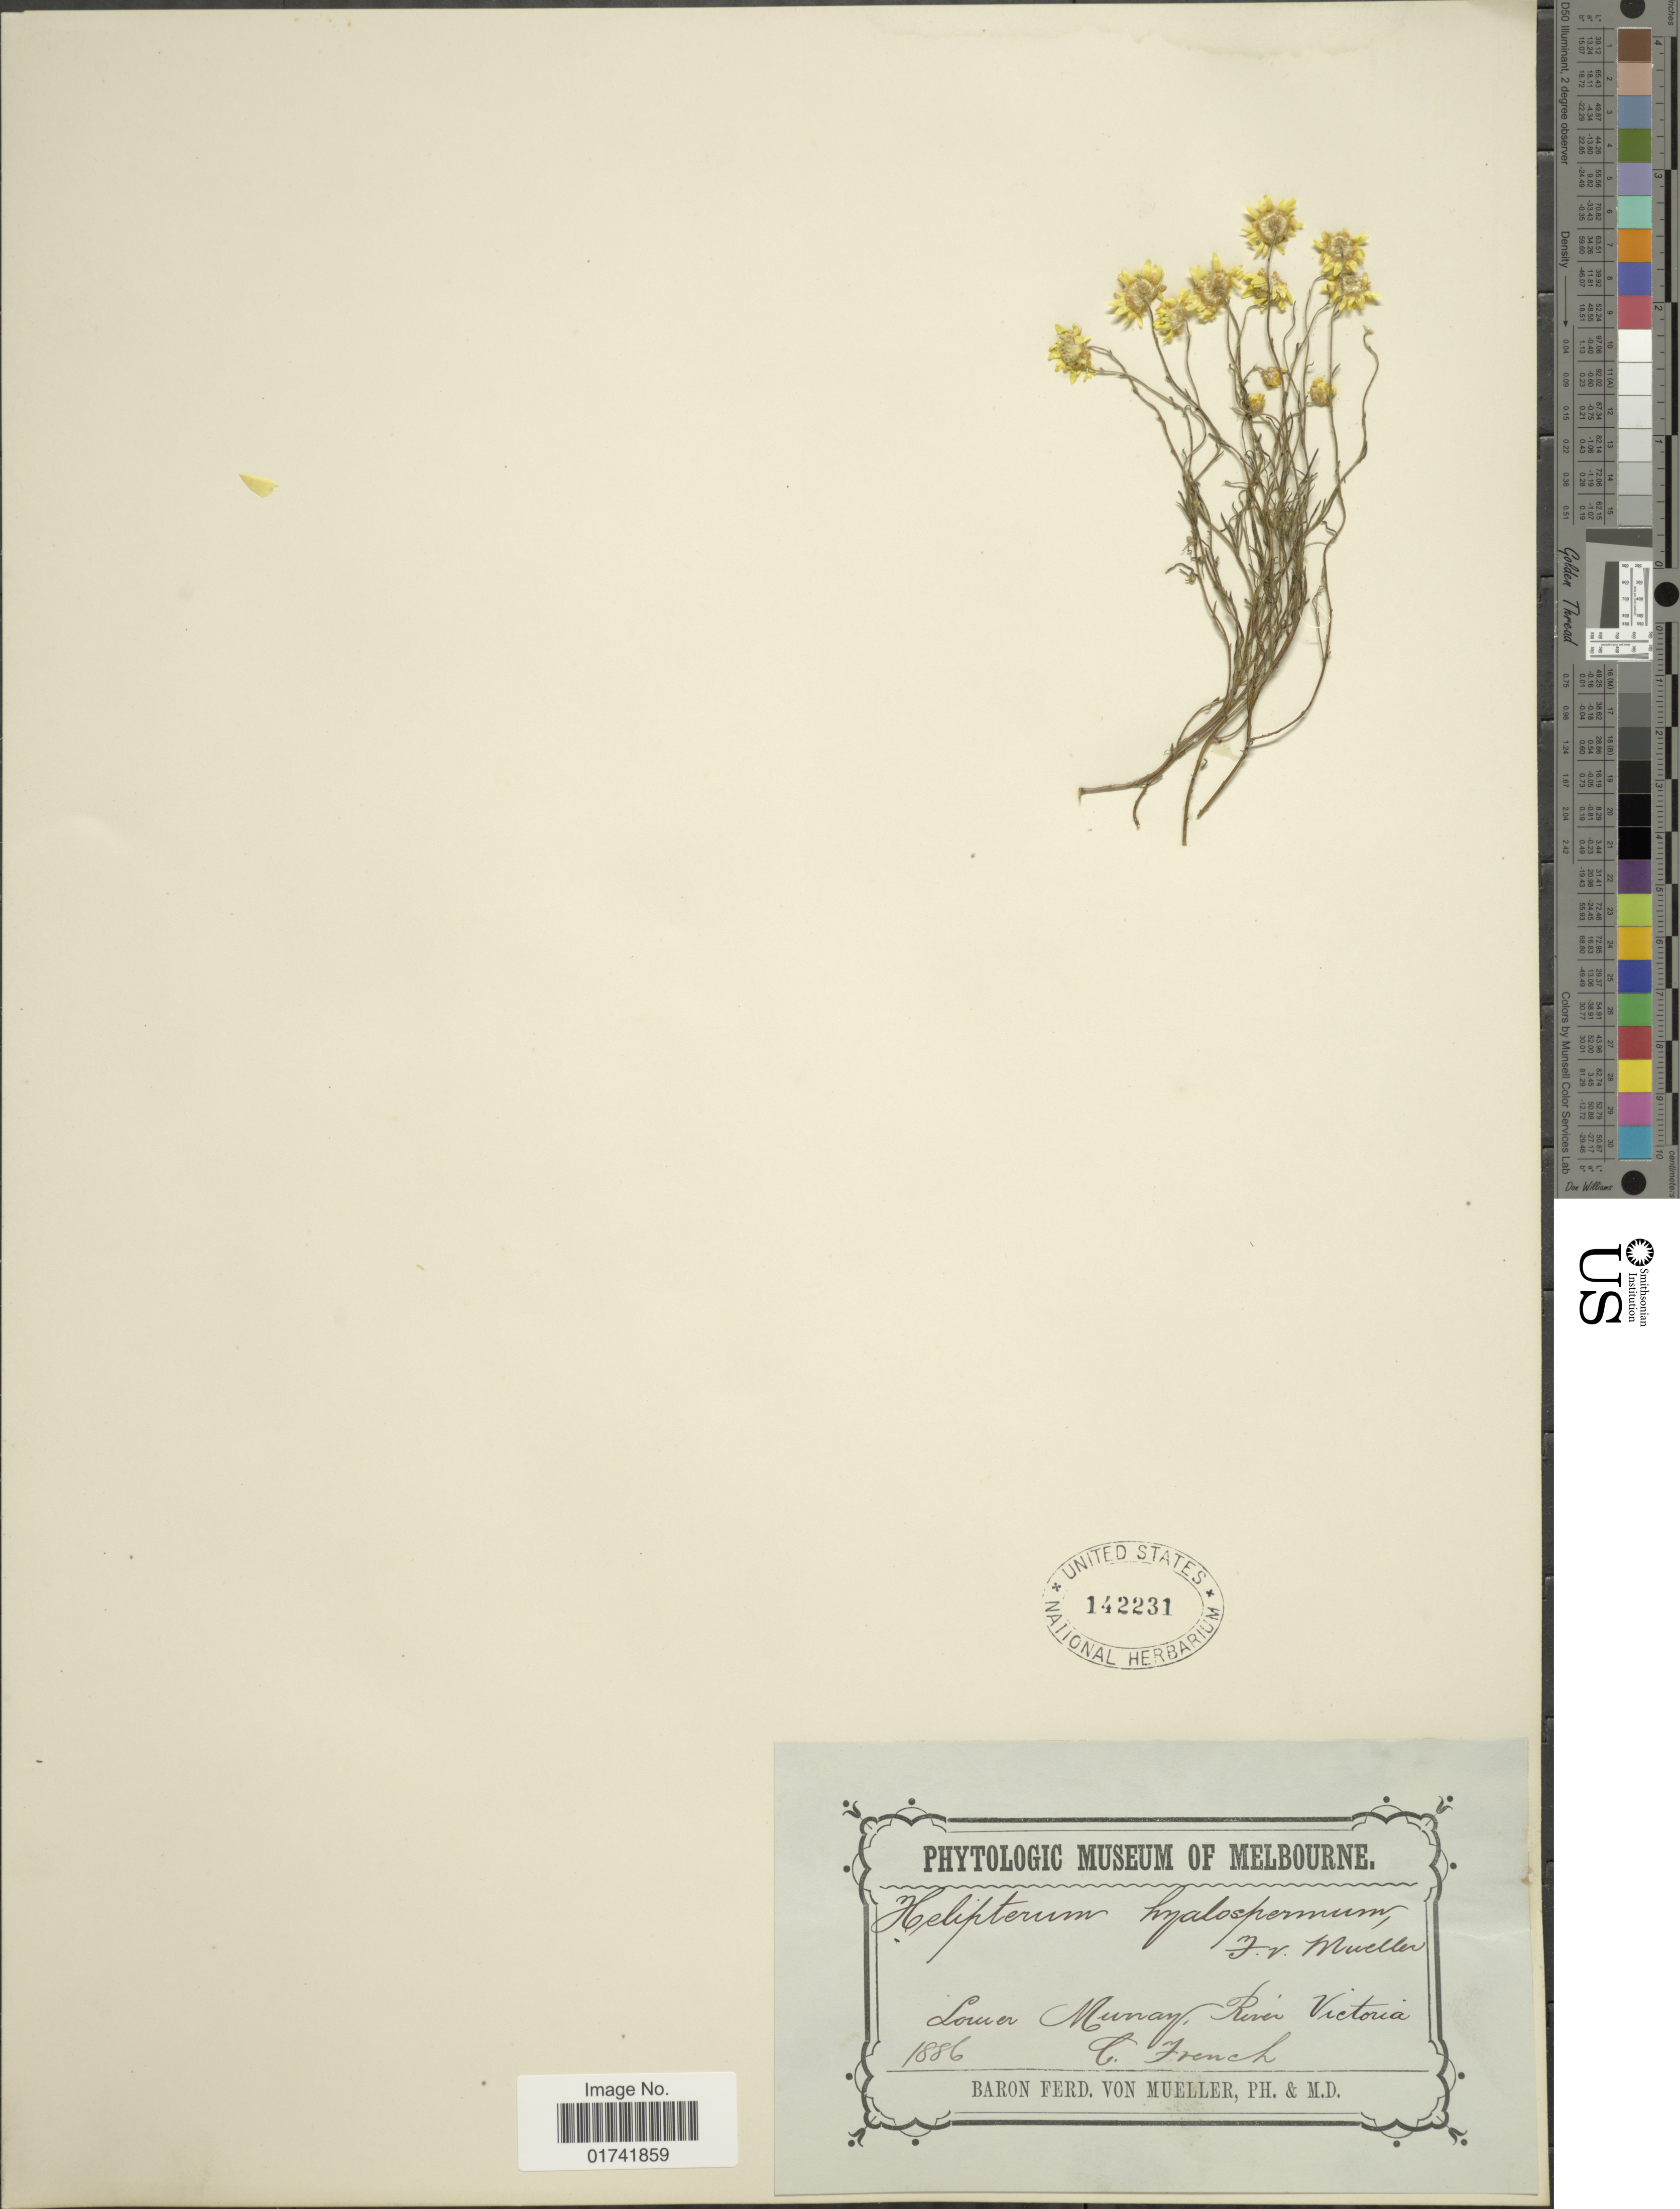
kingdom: Plantae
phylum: Tracheophyta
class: Magnoliopsida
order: Asterales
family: Asteraceae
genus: Hyalosperma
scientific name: Hyalosperma glutinosum subsp. glutinosum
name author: Steetz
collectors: C. French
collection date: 1886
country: Australia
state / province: Victoria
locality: Lower Murray River, Victoria.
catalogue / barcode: US 142231